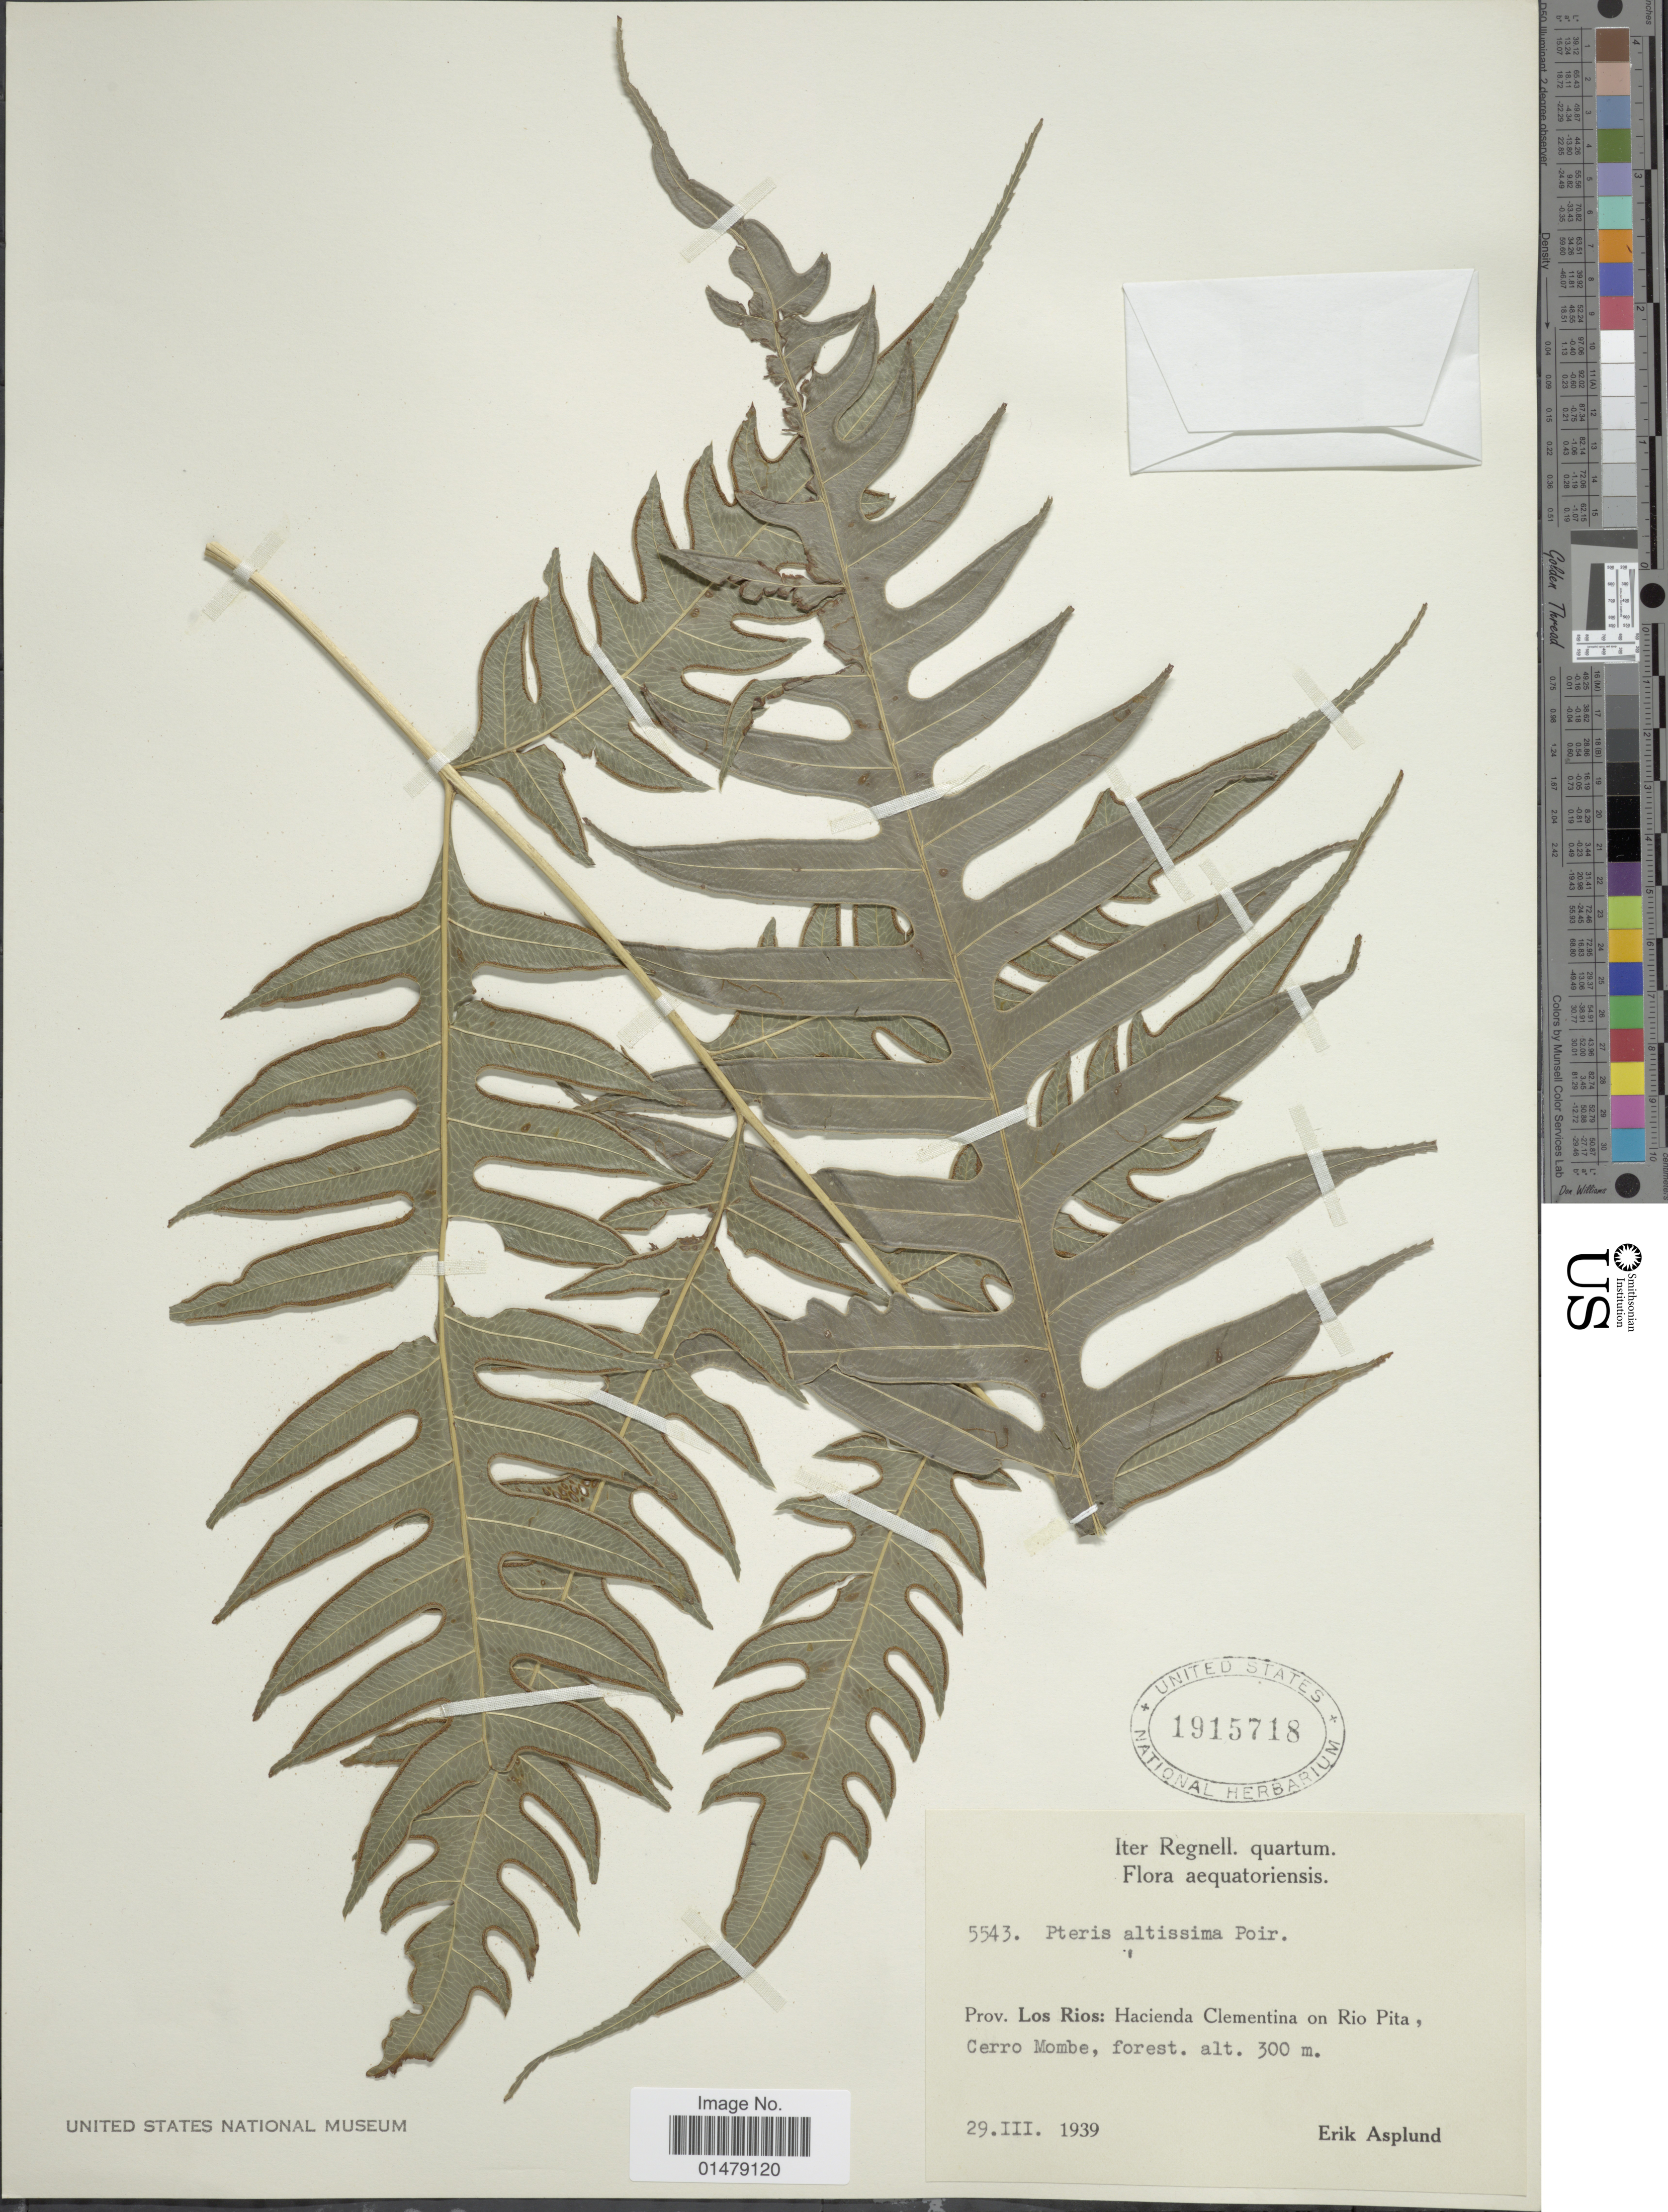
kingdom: Plantae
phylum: Tracheophyta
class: Polypodiopsida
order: Polypodiales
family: Pteridaceae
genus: Pteris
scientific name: Pteris altissima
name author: Poir.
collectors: E. Asplund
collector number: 5543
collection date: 1939-03-29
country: Ecuador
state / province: Los Ríos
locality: Prov. Los Rios: Hacienda Clementina on Rio Pita, Cerro Mombe.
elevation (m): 300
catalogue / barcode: US 1915718